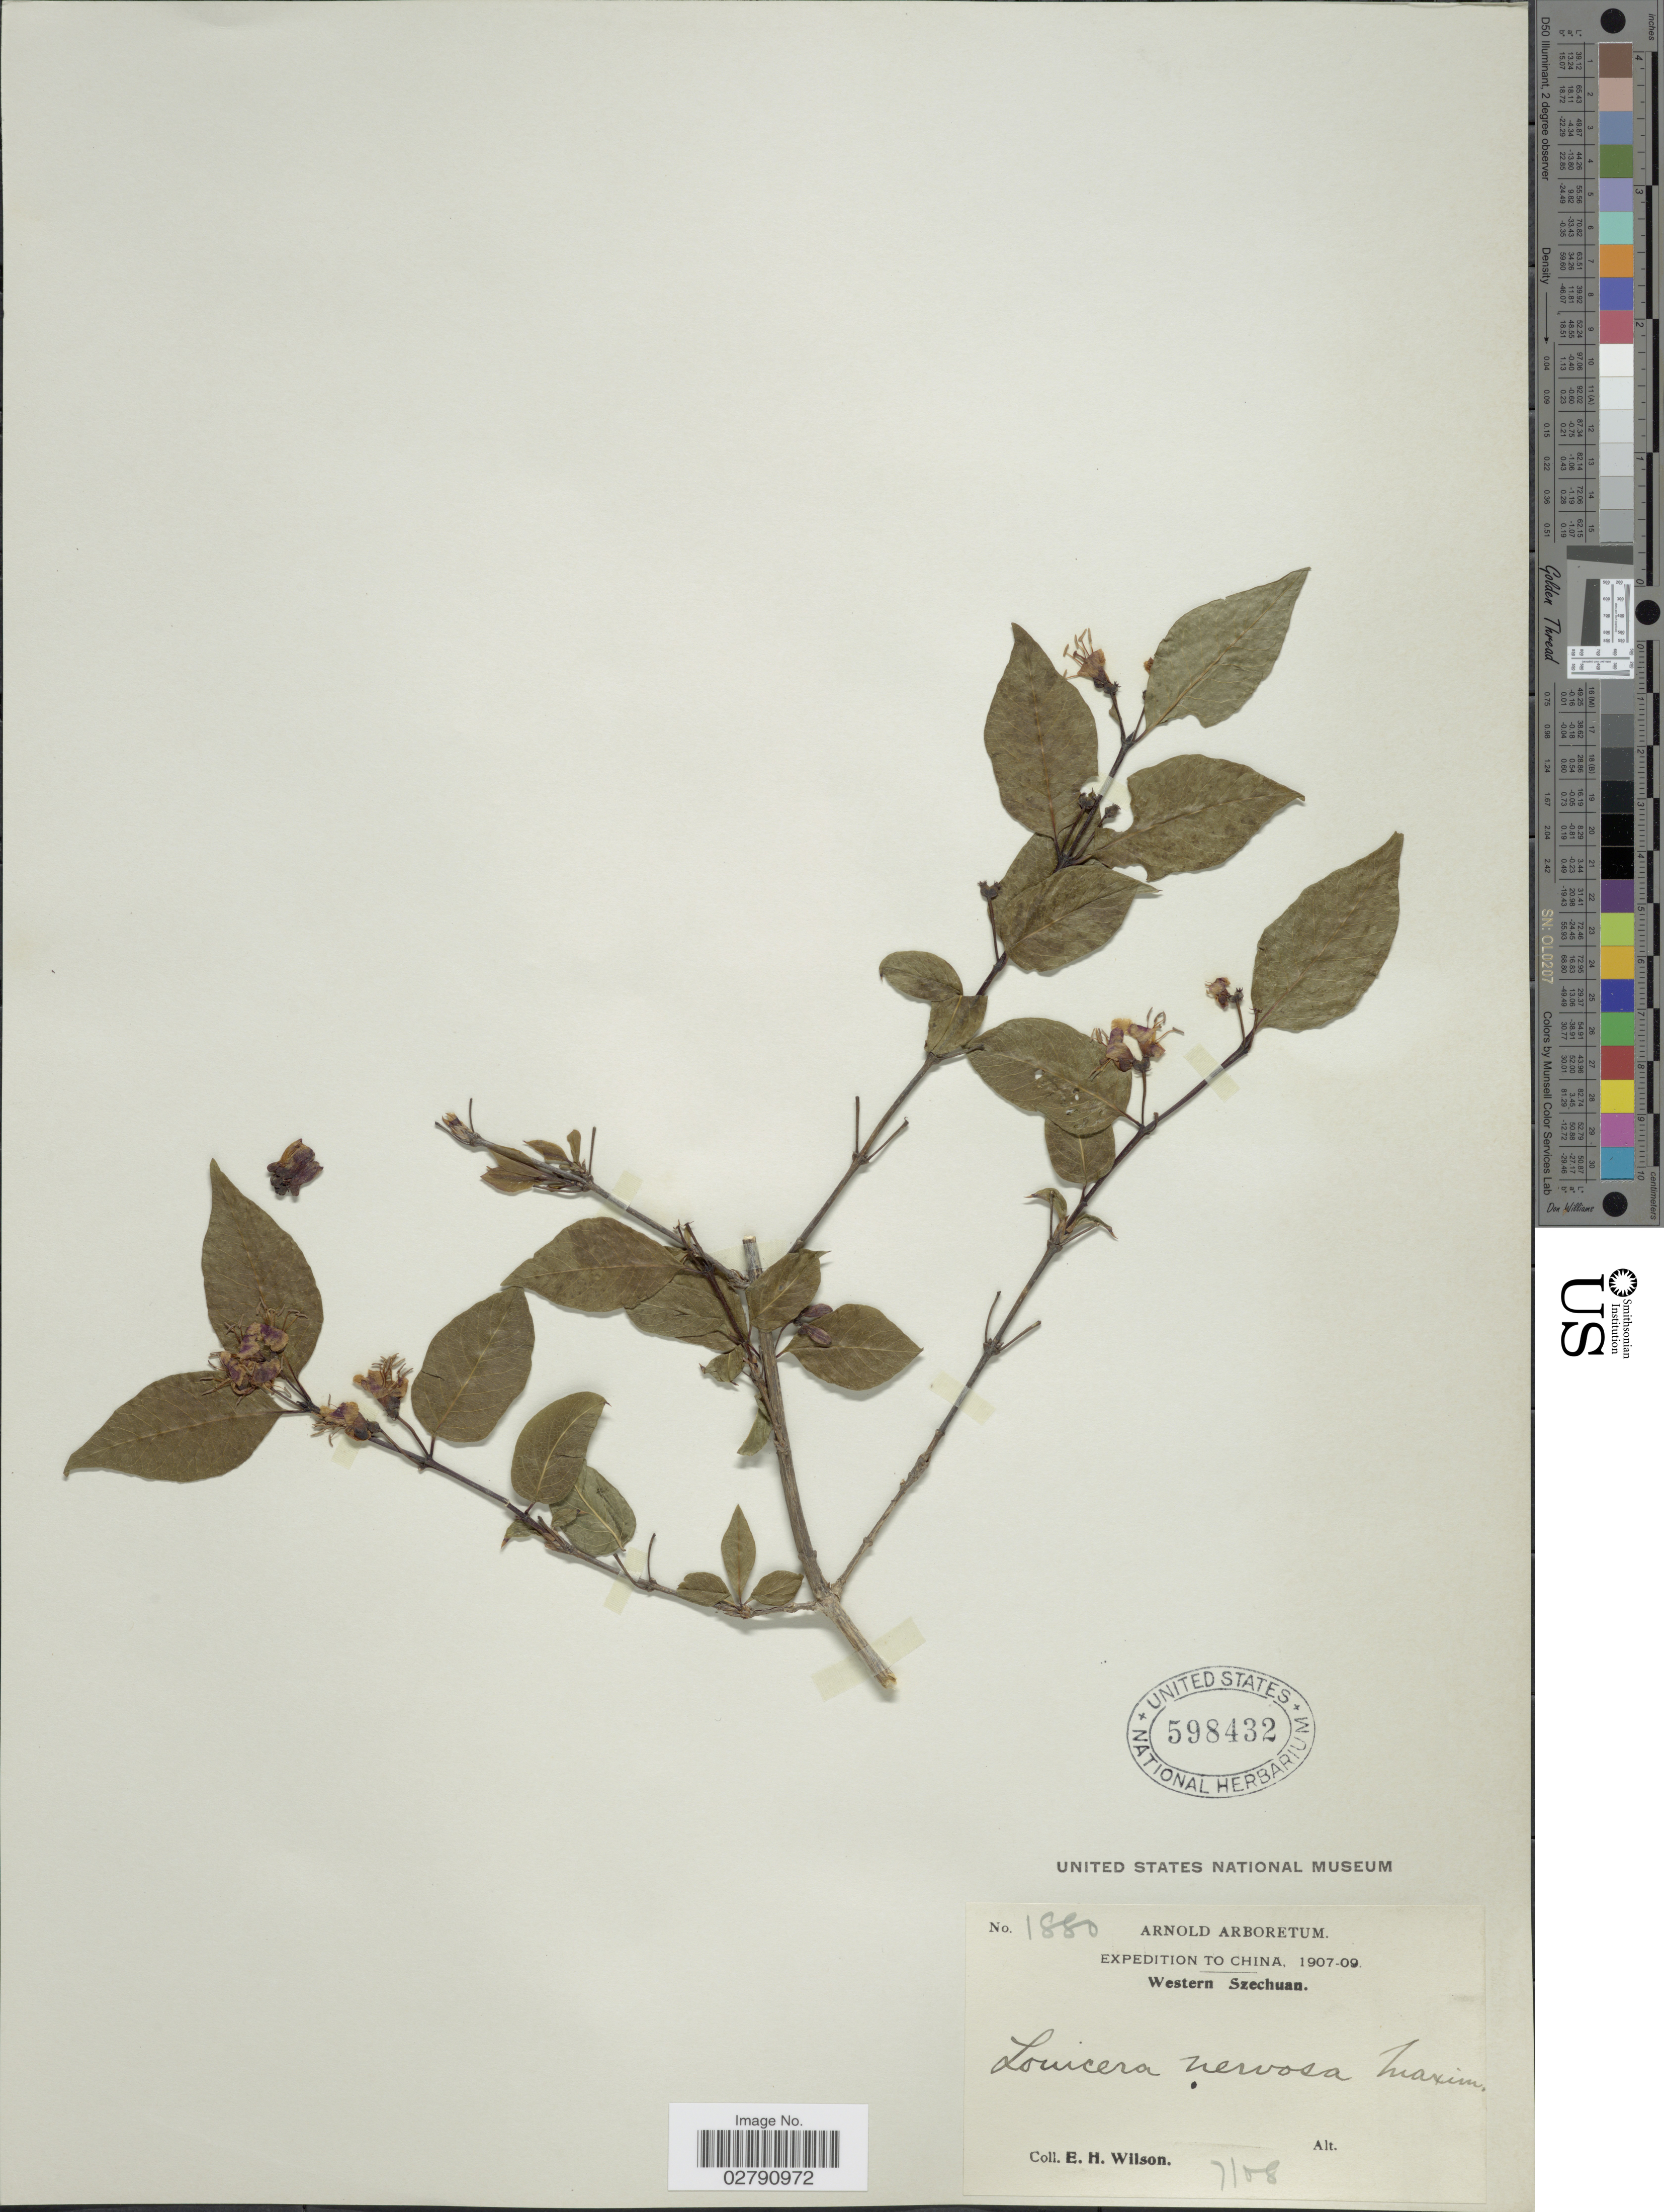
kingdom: Plantae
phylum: Tracheophyta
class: Magnoliopsida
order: Dipsacales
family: Caprifoliaceae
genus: Lonicera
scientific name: Lonicera nervosa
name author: Maxim.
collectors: E. Wilson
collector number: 1880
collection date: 1908-07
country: China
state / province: Sichuan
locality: Western Szechuan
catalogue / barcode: US 598432